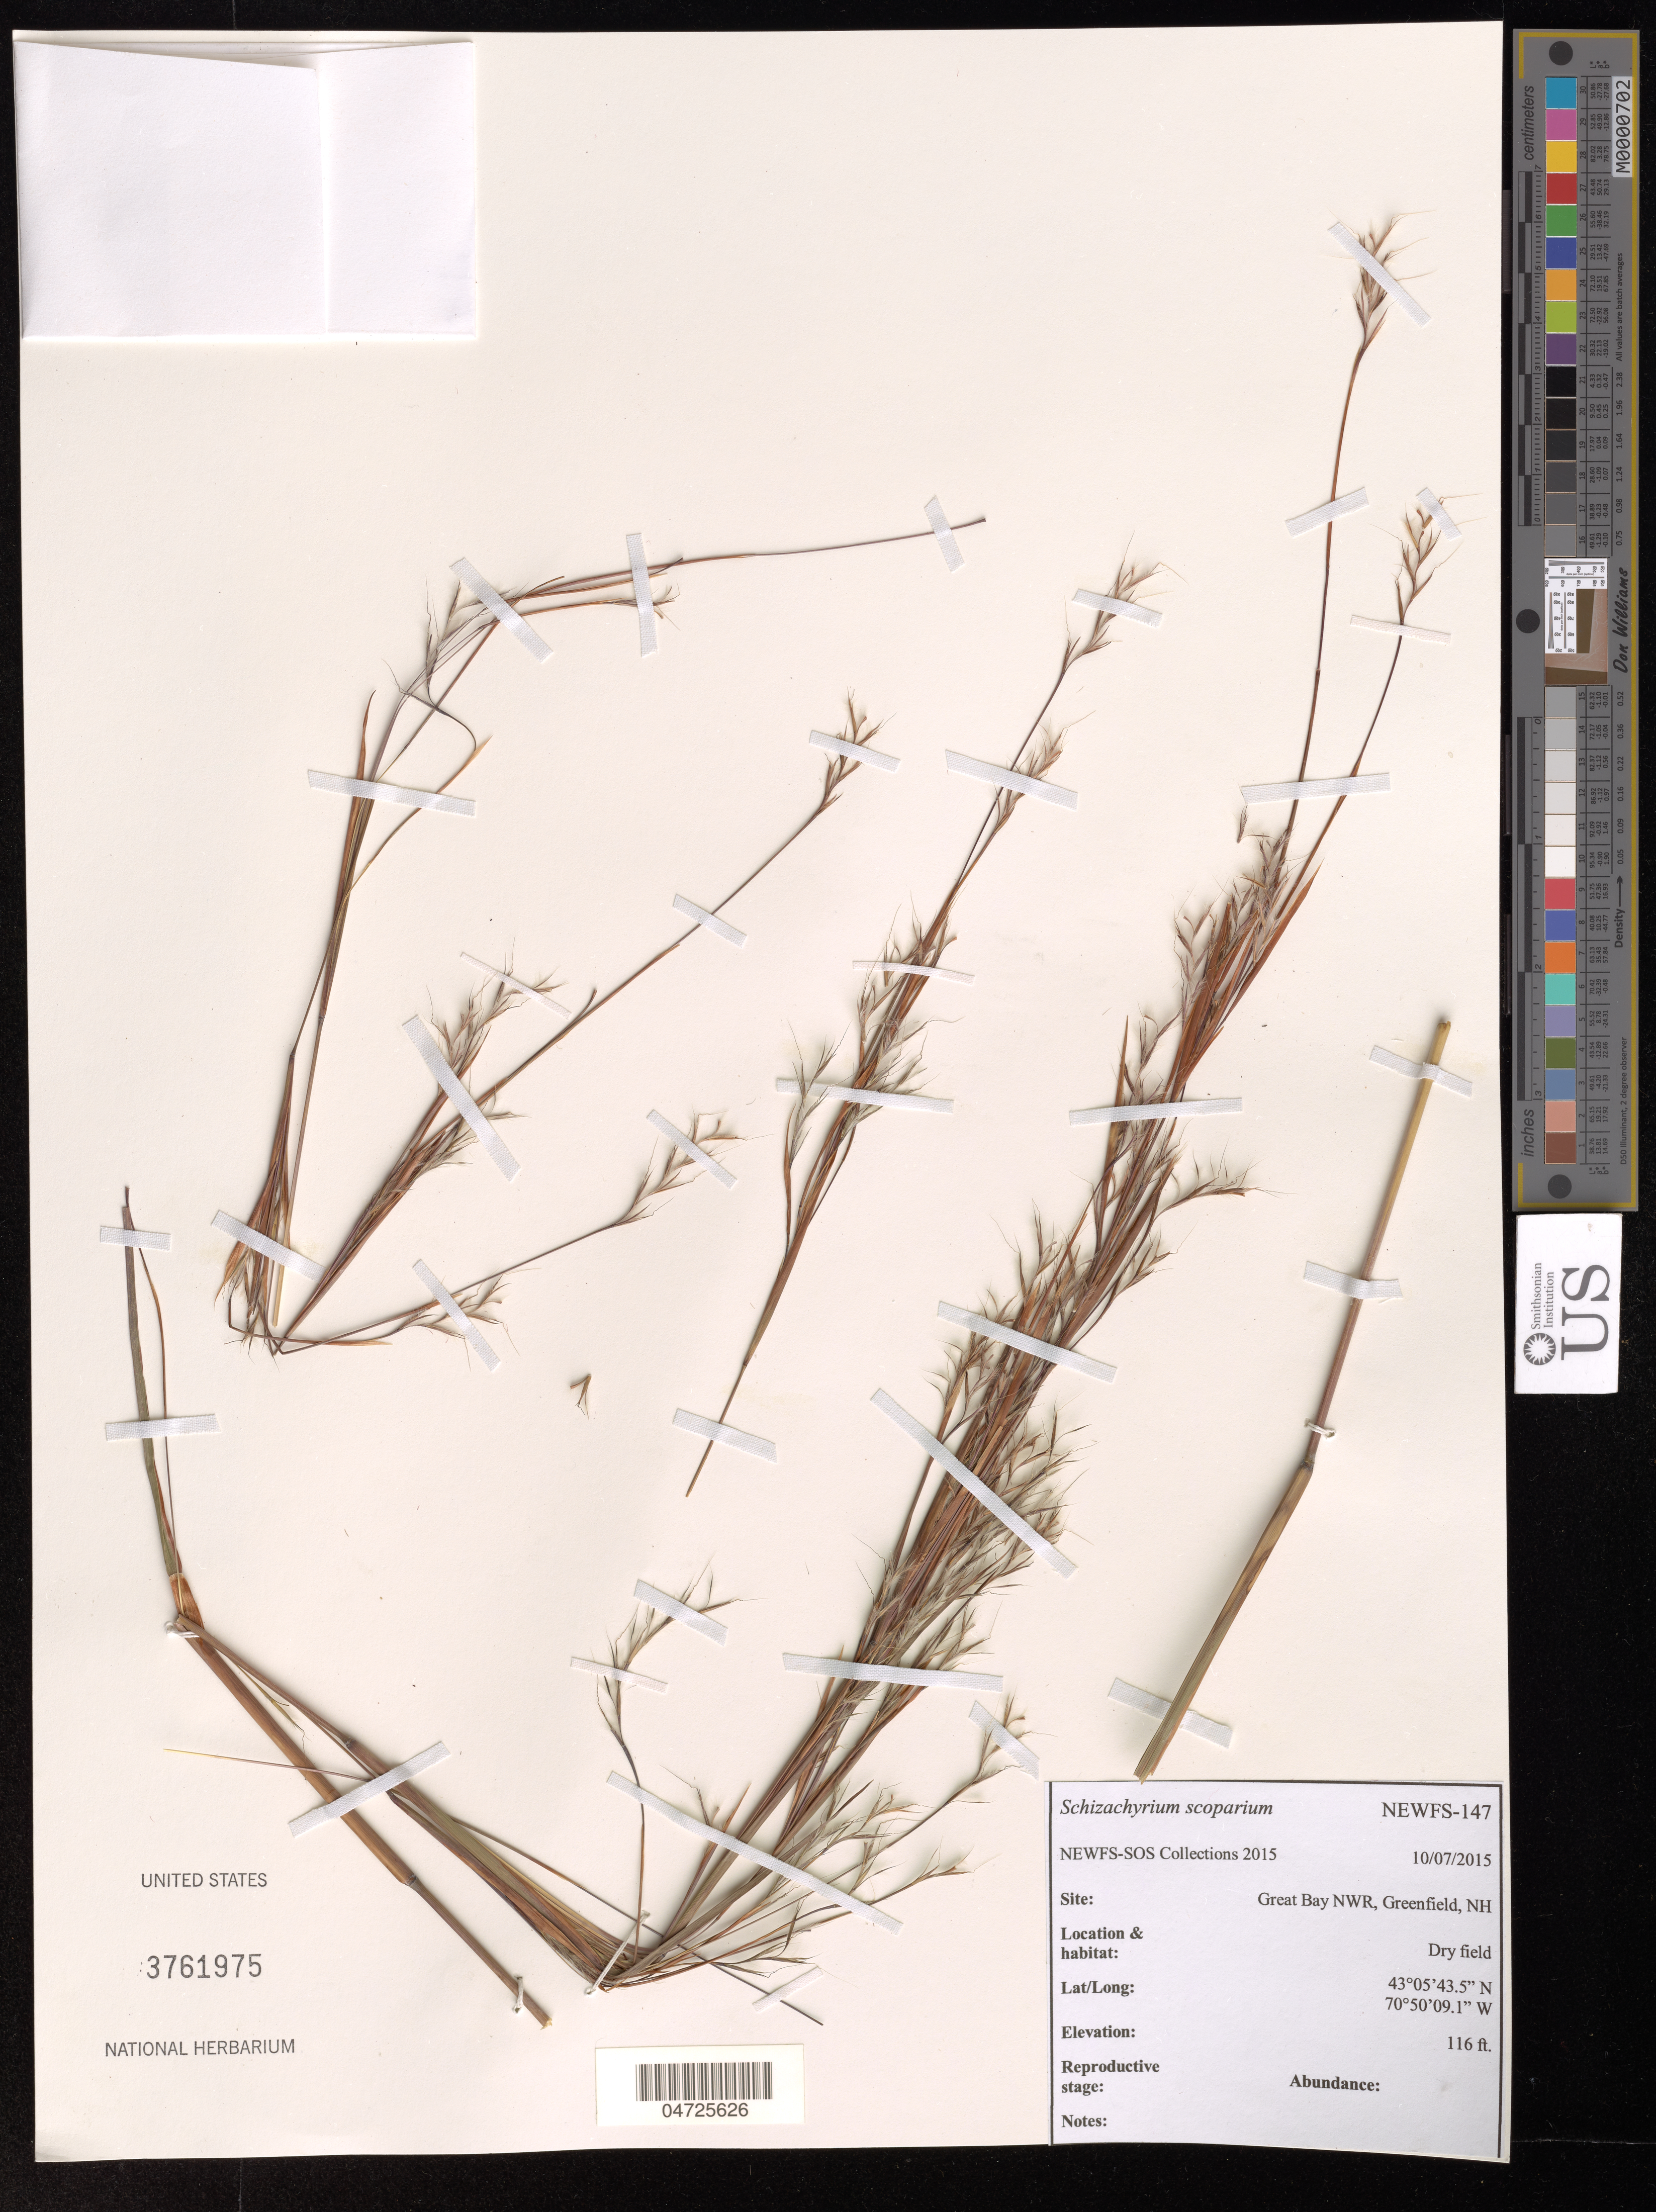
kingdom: Plantae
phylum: Tracheophyta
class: Liliopsida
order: Poales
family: Poaceae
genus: Schizachyrium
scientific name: Schizachyrium scoparium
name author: (Michx.) Nash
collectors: NEWFS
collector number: NEWFS-147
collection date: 2015-10-07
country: United States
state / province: New Hampshire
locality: Great Bay NWR, Greenfield.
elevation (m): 35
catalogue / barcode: US 3761975